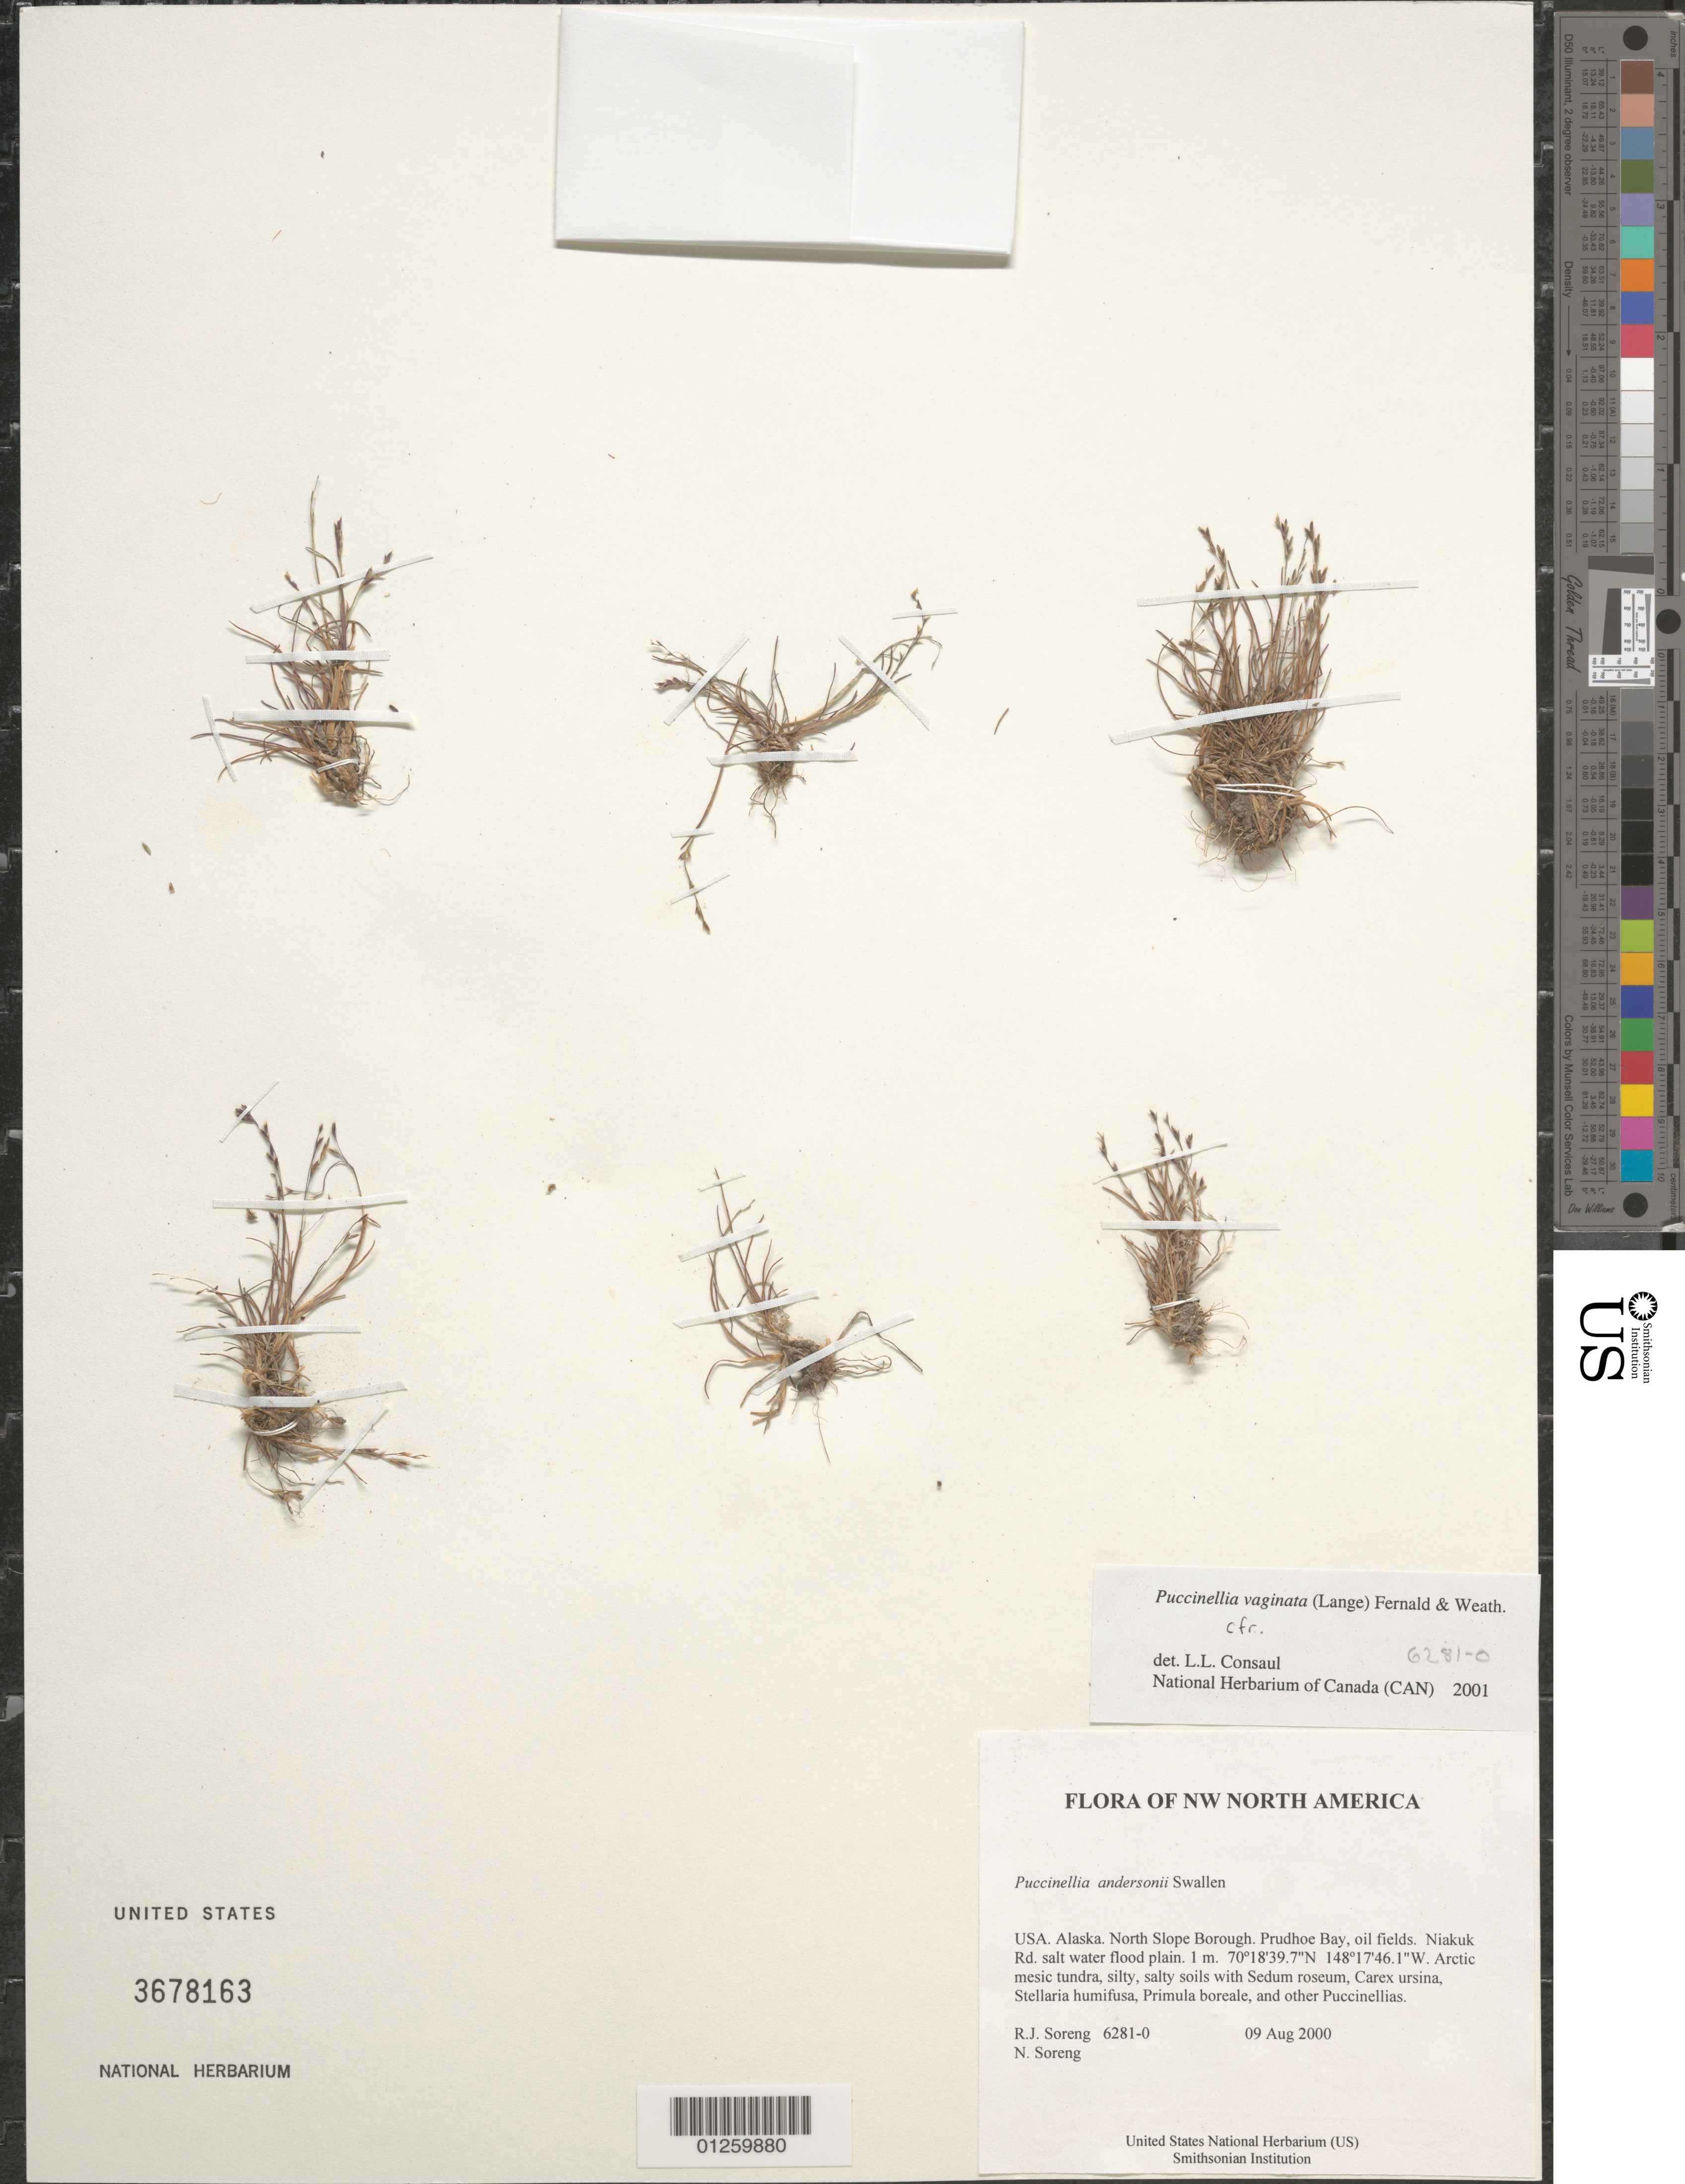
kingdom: Plantae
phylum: Tracheophyta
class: Liliopsida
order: Poales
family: Poaceae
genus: Puccinellia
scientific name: Puccinellia vaginata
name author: (Lange) Fernald & Weath.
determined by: Consaul, L. L., (CAN)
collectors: R. J. Soreng & N. L. Soreng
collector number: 6281-0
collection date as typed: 09 Aug 2000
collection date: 2000-08-09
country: United States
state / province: Alaska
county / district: North Slope Borough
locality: Prudhoe Bay, oil fields. Niakuk Rd. salt water flood plain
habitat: Arctic mesic tundra, silty, salty soils with Sedum roseum, Carex ursina, Stellaria humifusa, Primula boreale, and other Pucci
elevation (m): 1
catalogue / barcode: US 3678163